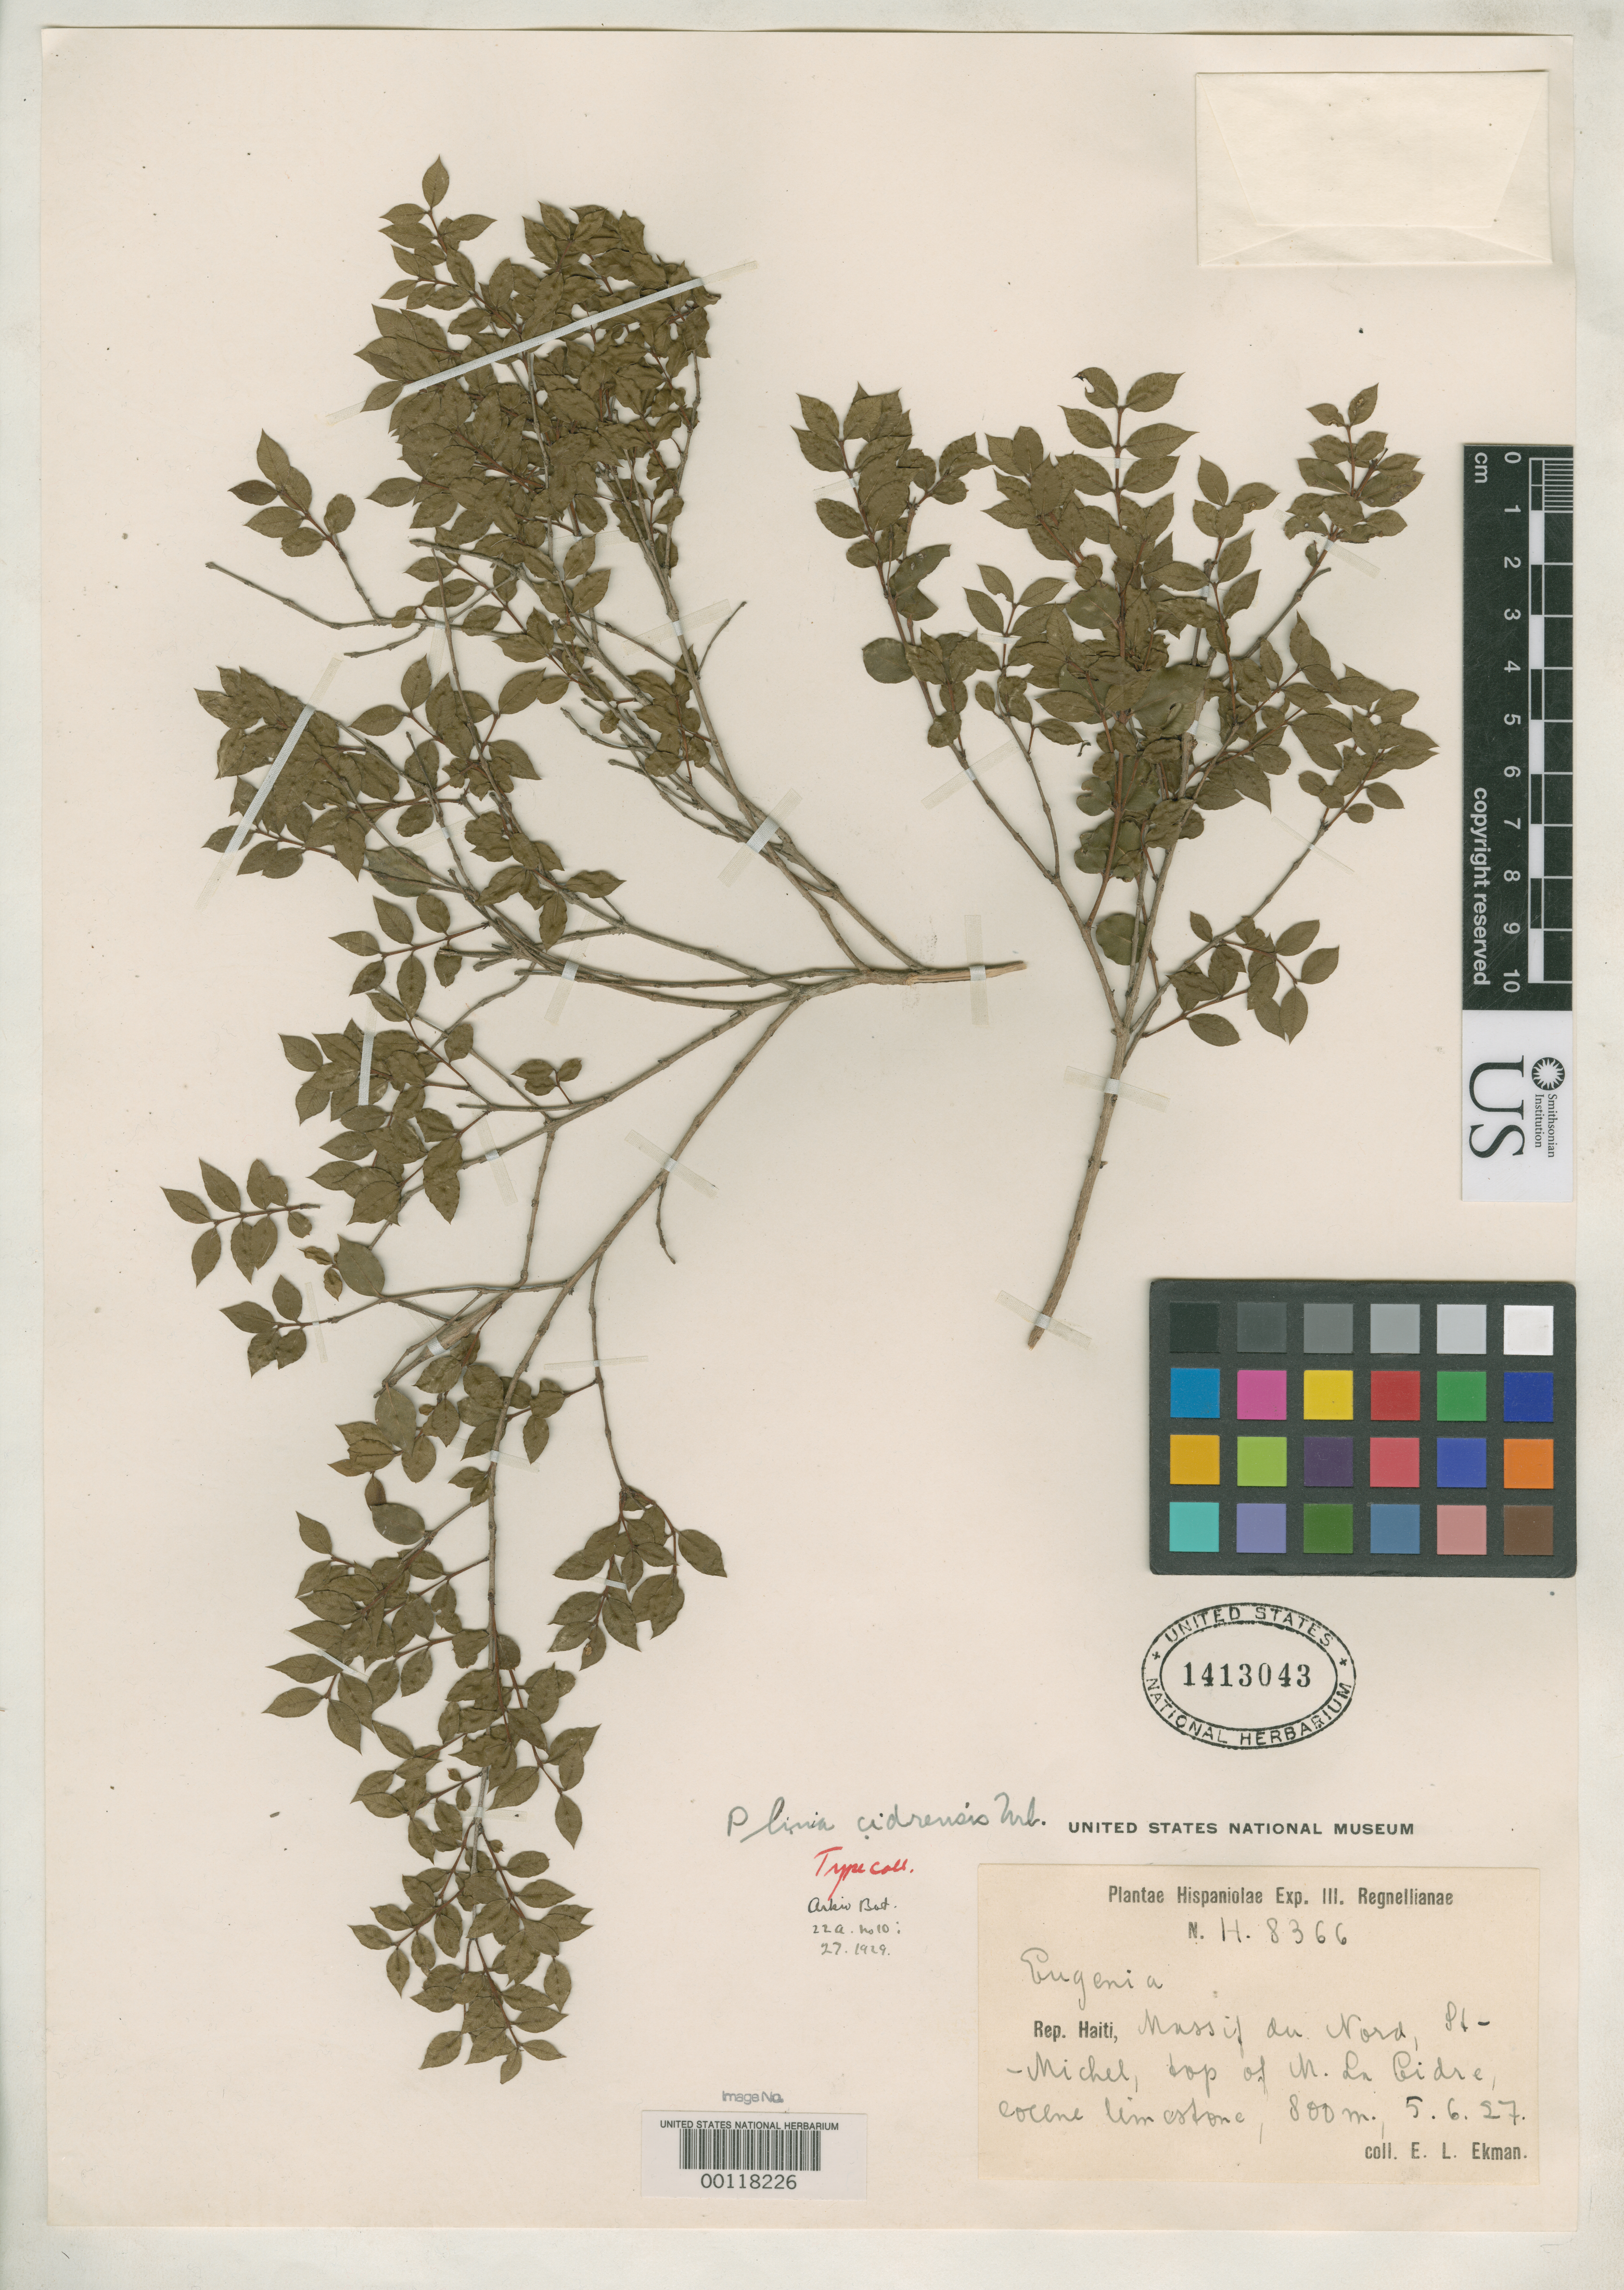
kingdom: Plantae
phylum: Tracheophyta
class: Magnoliopsida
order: Myrtales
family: Myrtaceae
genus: Plinia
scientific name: Plinia cidrensis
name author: Urb.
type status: Isotype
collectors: E. L. Ekman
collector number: H 8366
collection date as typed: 05 Jun 1927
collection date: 1927-06-05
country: Haiti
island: Hispaniola Island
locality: Massif du Nord, St. Michel, Morne La Cidre.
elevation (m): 800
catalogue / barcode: US 1413043